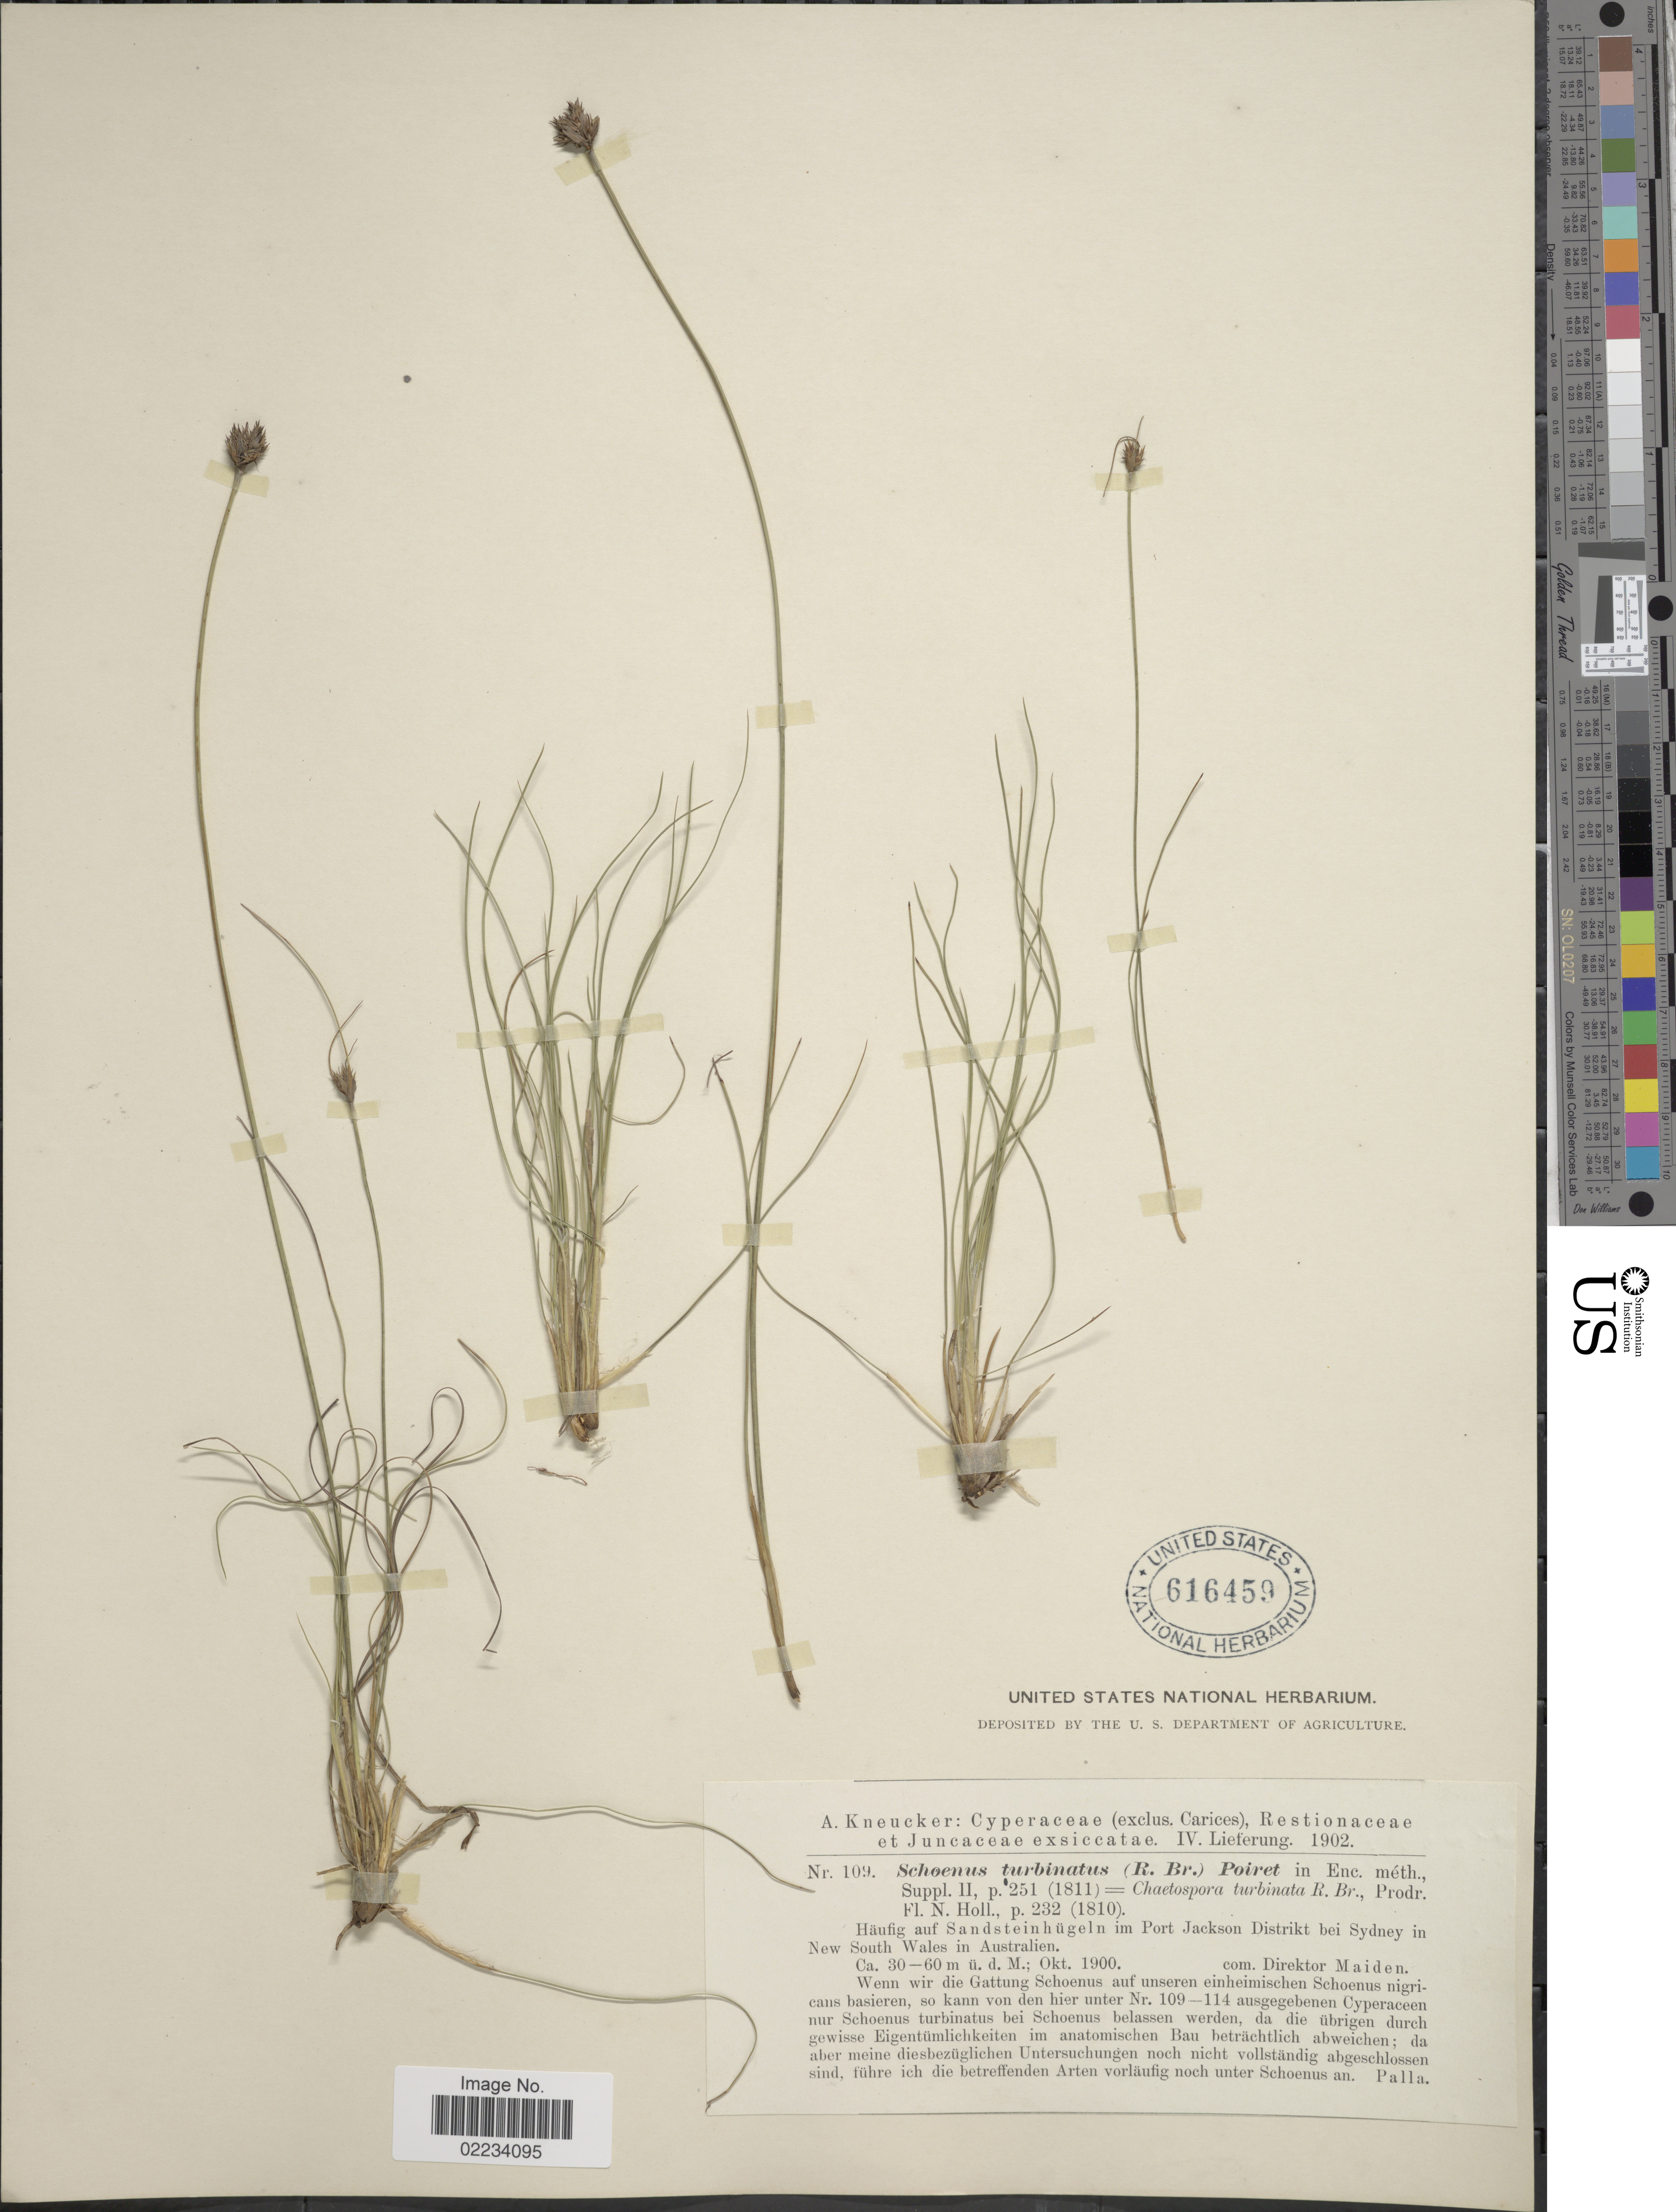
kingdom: Plantae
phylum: Tracheophyta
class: Liliopsida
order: Poales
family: Cyperaceae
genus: Chaetospora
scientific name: Chaetospora turbinata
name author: R. Br.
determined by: Strong, Mark T., (BOT), Smithsonian Institution - National Museum of Natural History (UNITED STATES)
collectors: A. Kneucker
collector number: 109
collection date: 1900-10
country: Australia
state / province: New South Wales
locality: Häufig auf Sandsteinhügeln im Port Jackson Distrikt bei Sydney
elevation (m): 30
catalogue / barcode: US 616459